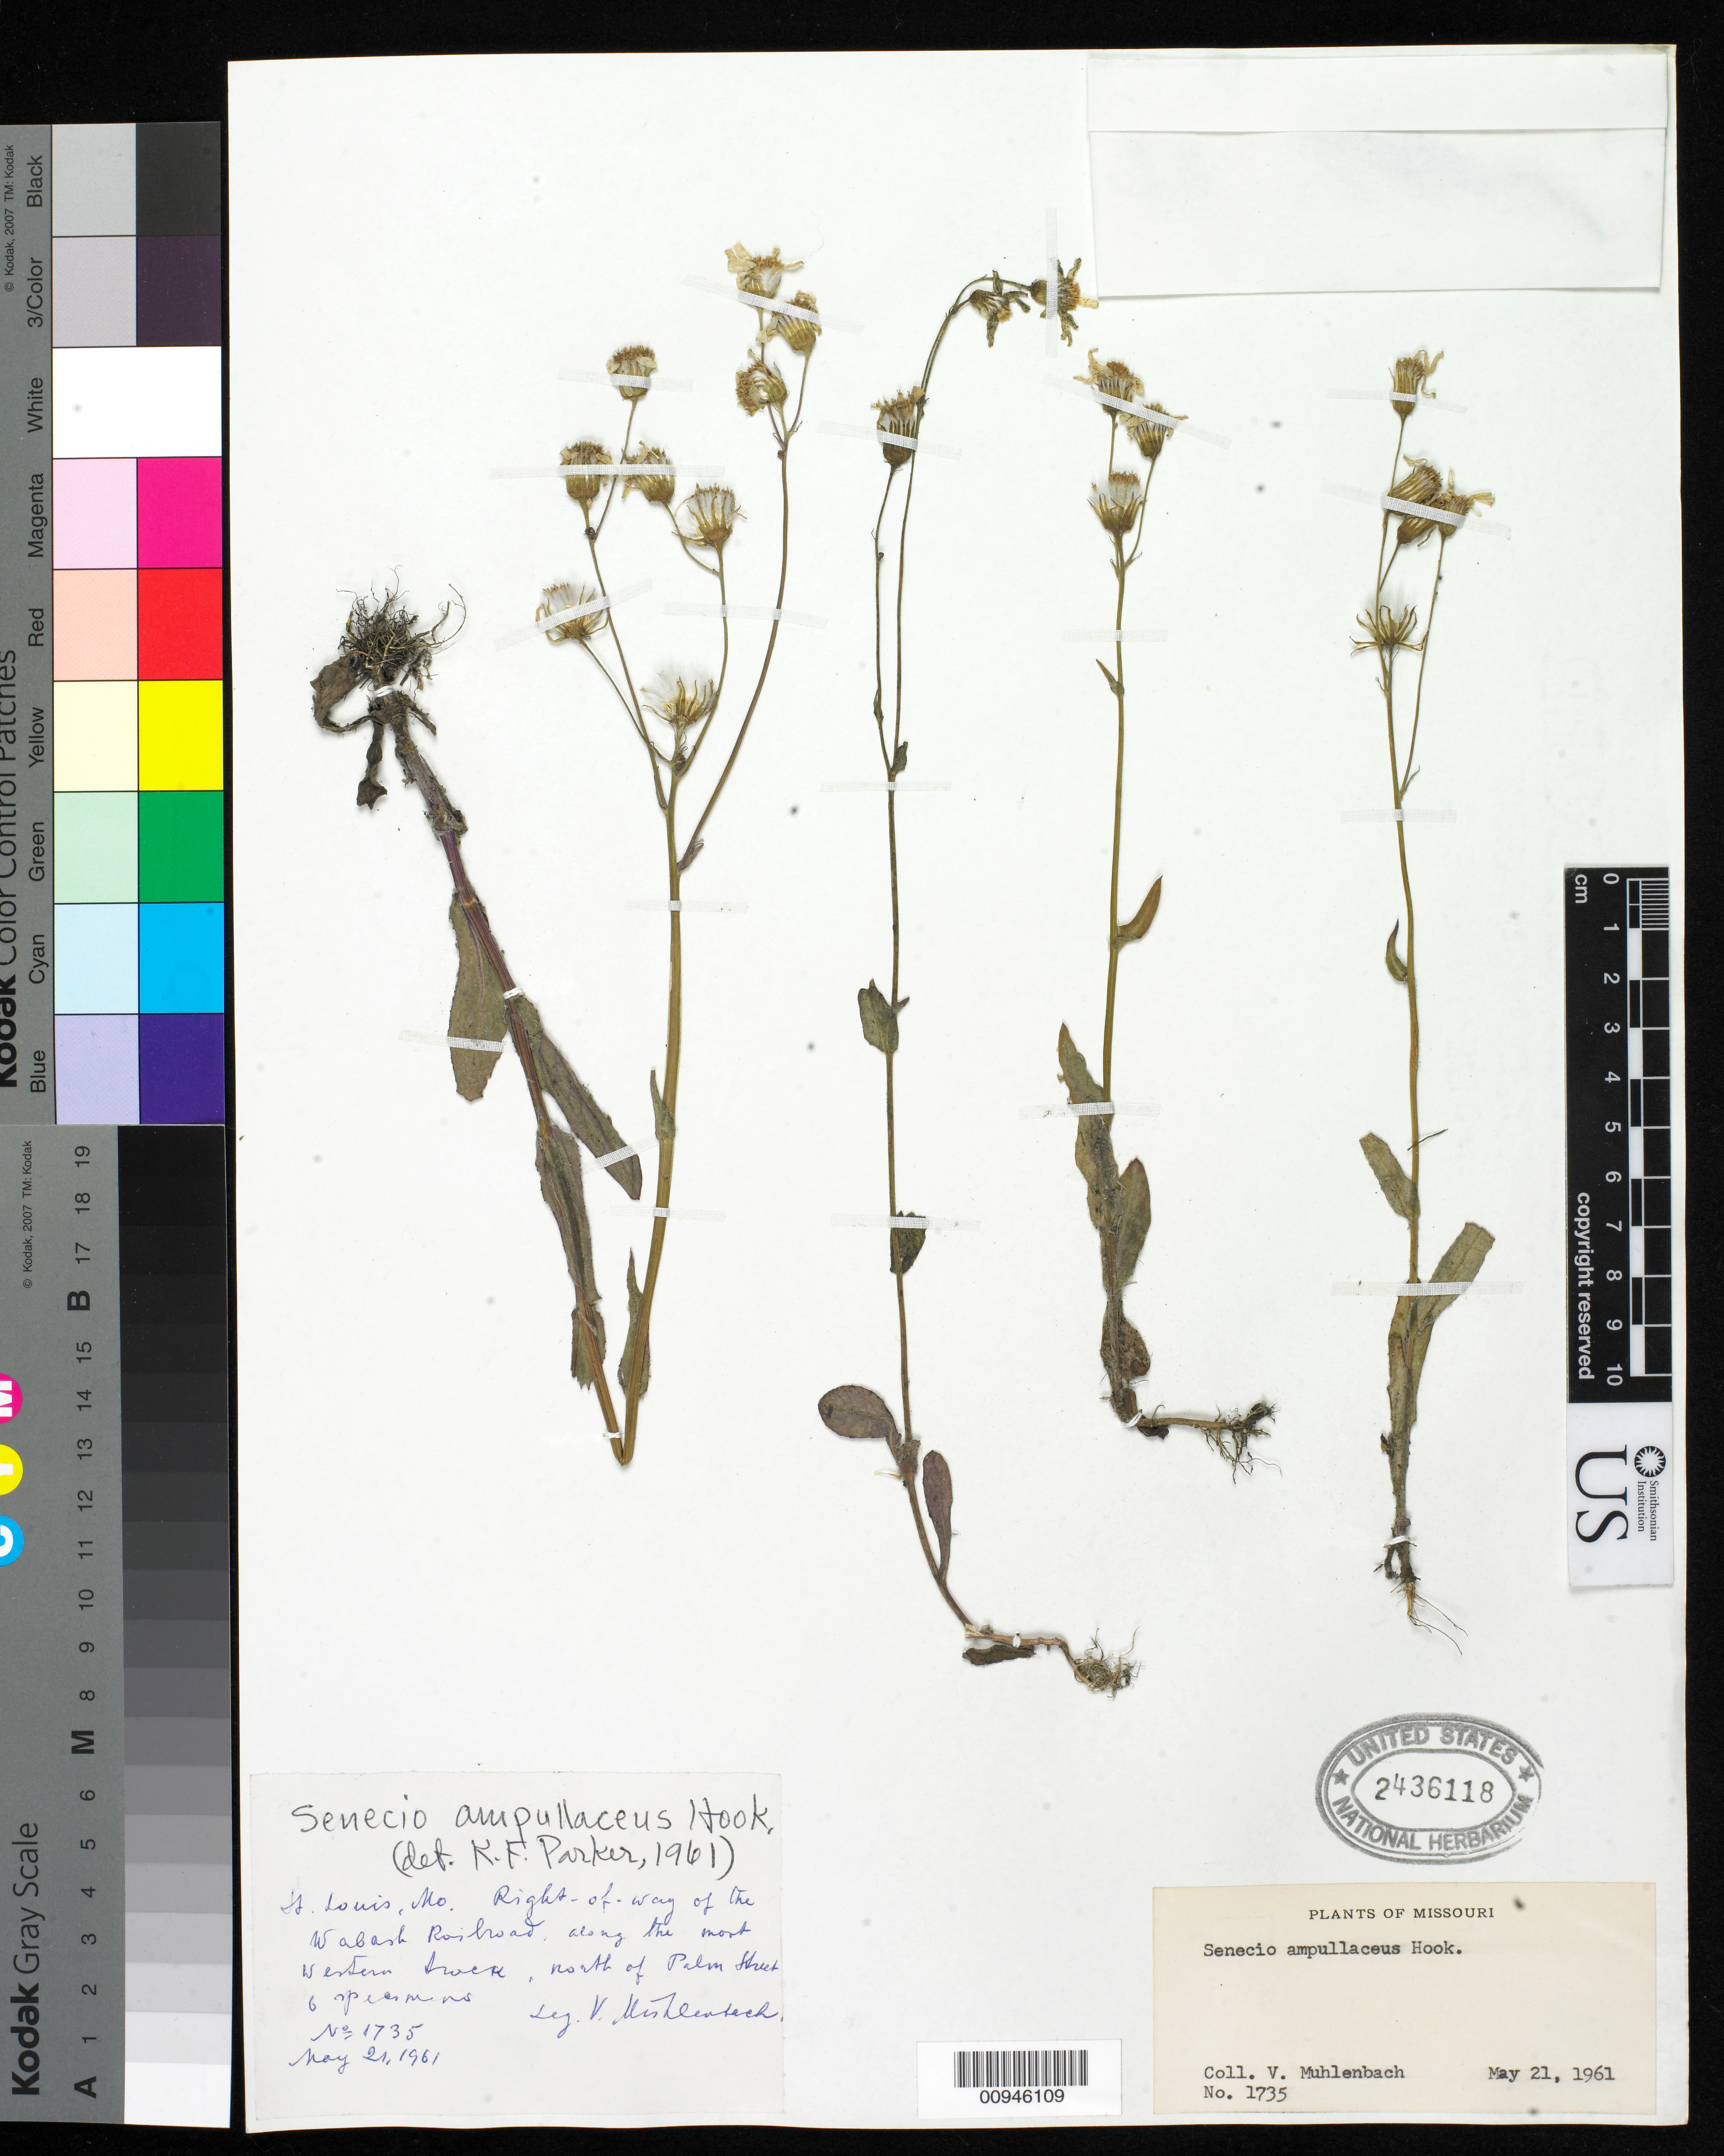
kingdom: Plantae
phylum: Tracheophyta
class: Magnoliopsida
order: Asterales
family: Asteraceae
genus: Senecio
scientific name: Senecio ampullaceus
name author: Hook.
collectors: V. Mühlenbach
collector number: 1735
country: United States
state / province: Missouri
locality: St. Louis, right of way of the Wabash Railroad, along the most western track, N of Palm Street.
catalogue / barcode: US 2436118